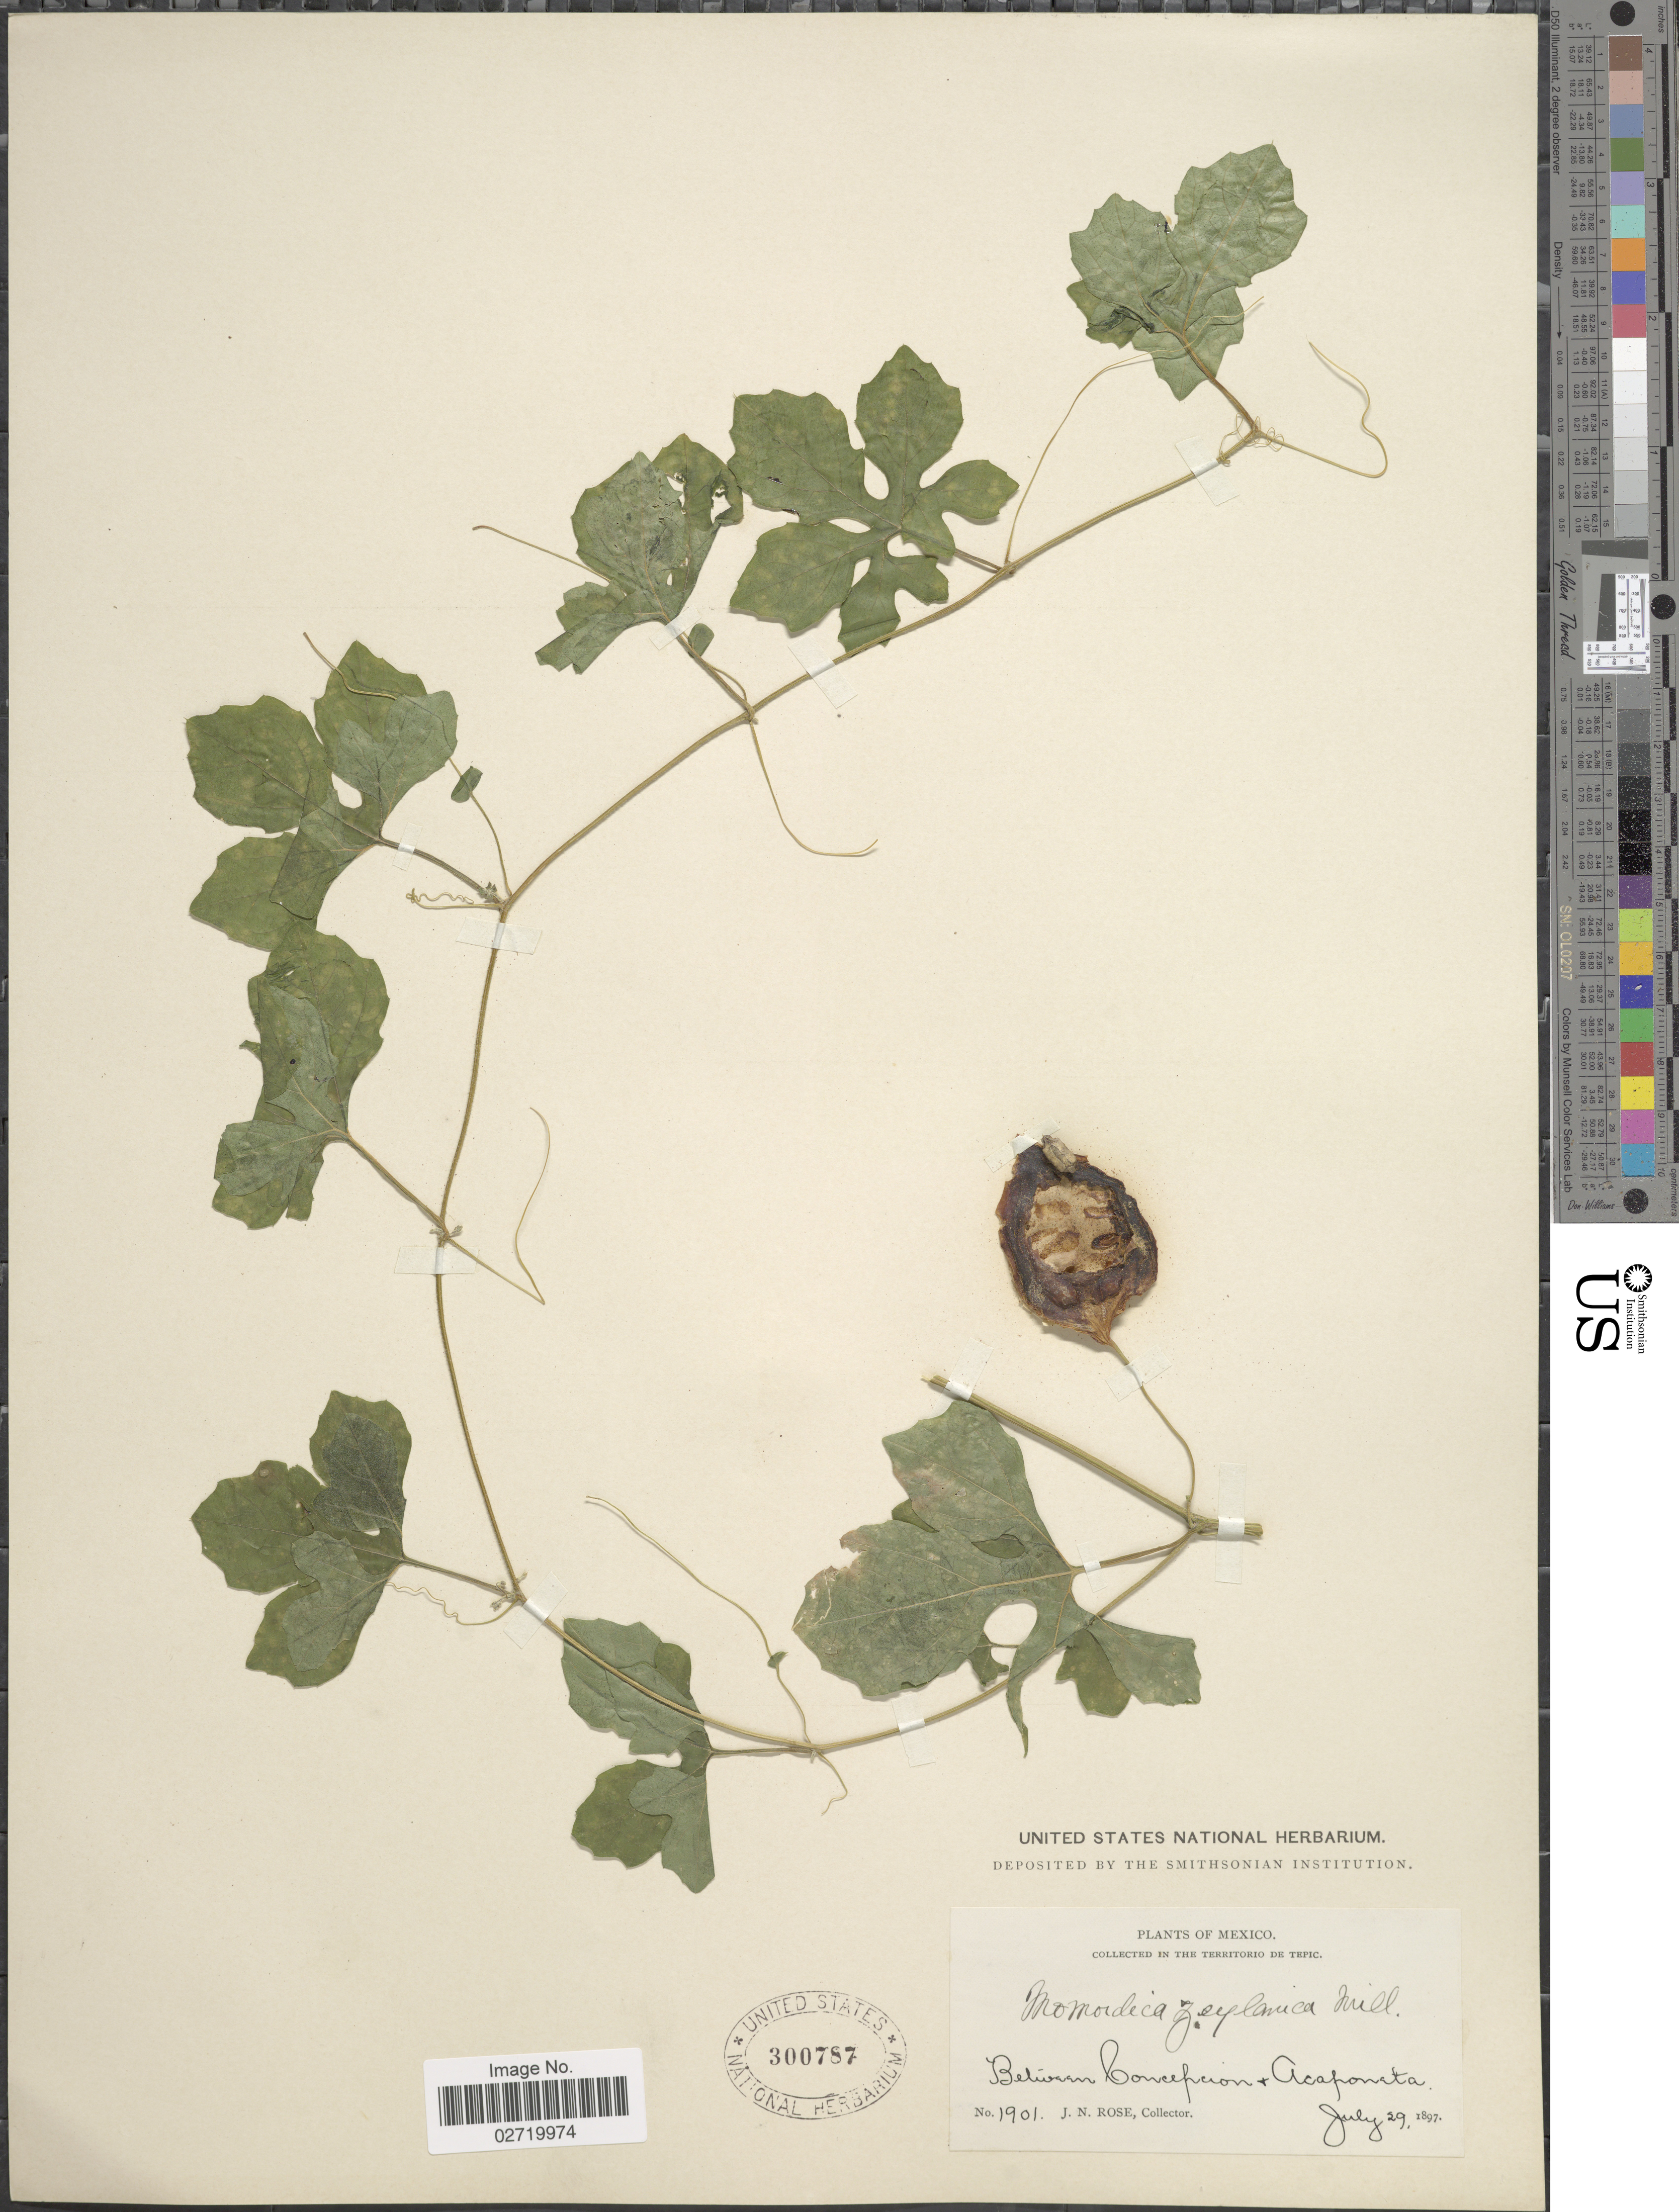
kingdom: Plantae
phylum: Tracheophyta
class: Magnoliopsida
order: Cucurbitales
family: Cucurbitaceae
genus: Momordica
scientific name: Momordica charantia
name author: L.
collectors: J. N. Rose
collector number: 1901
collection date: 1897-07-29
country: Mexico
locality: In the Territorio de Tepic. Between Concepcion + Acaponeta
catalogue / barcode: US 300787